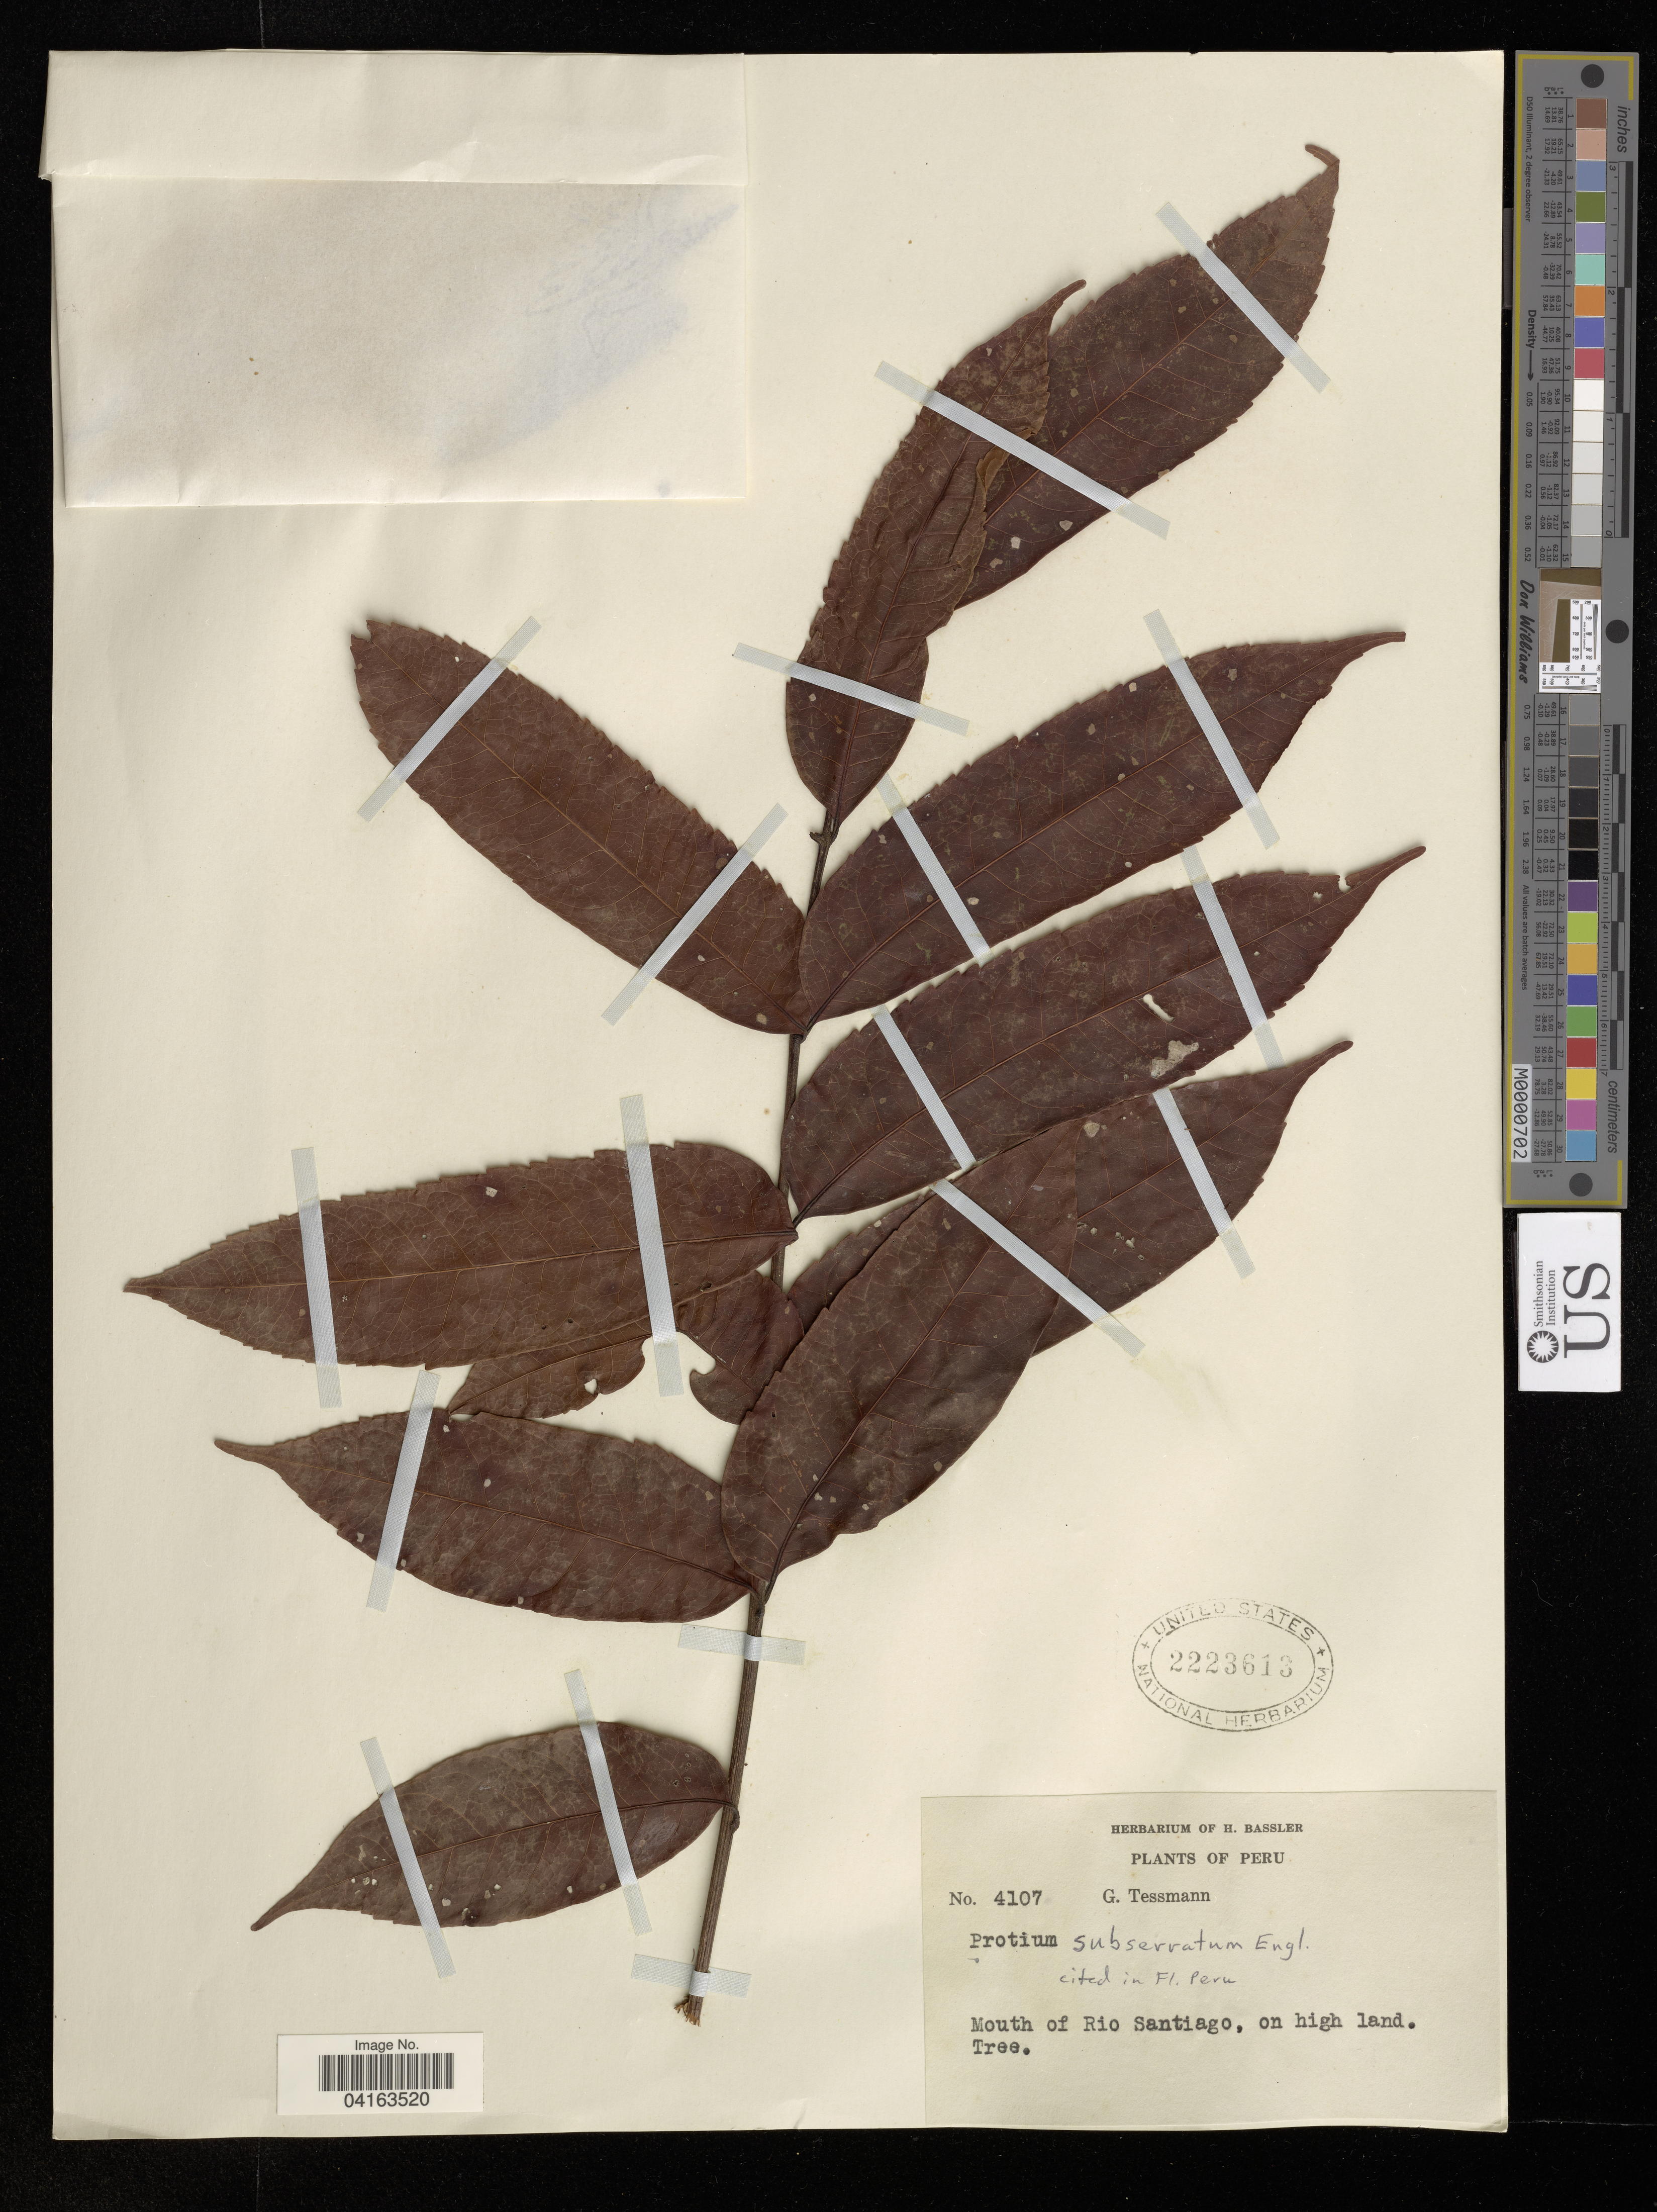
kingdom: Plantae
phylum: Tracheophyta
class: Magnoliopsida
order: Sapindales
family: Burseraceae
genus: Protium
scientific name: Protium subserratum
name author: (Engl.) Engl.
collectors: G. Tessmann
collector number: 4107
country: Peru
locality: Mouth of Rio Santiago, on high land.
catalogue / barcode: US 2223613